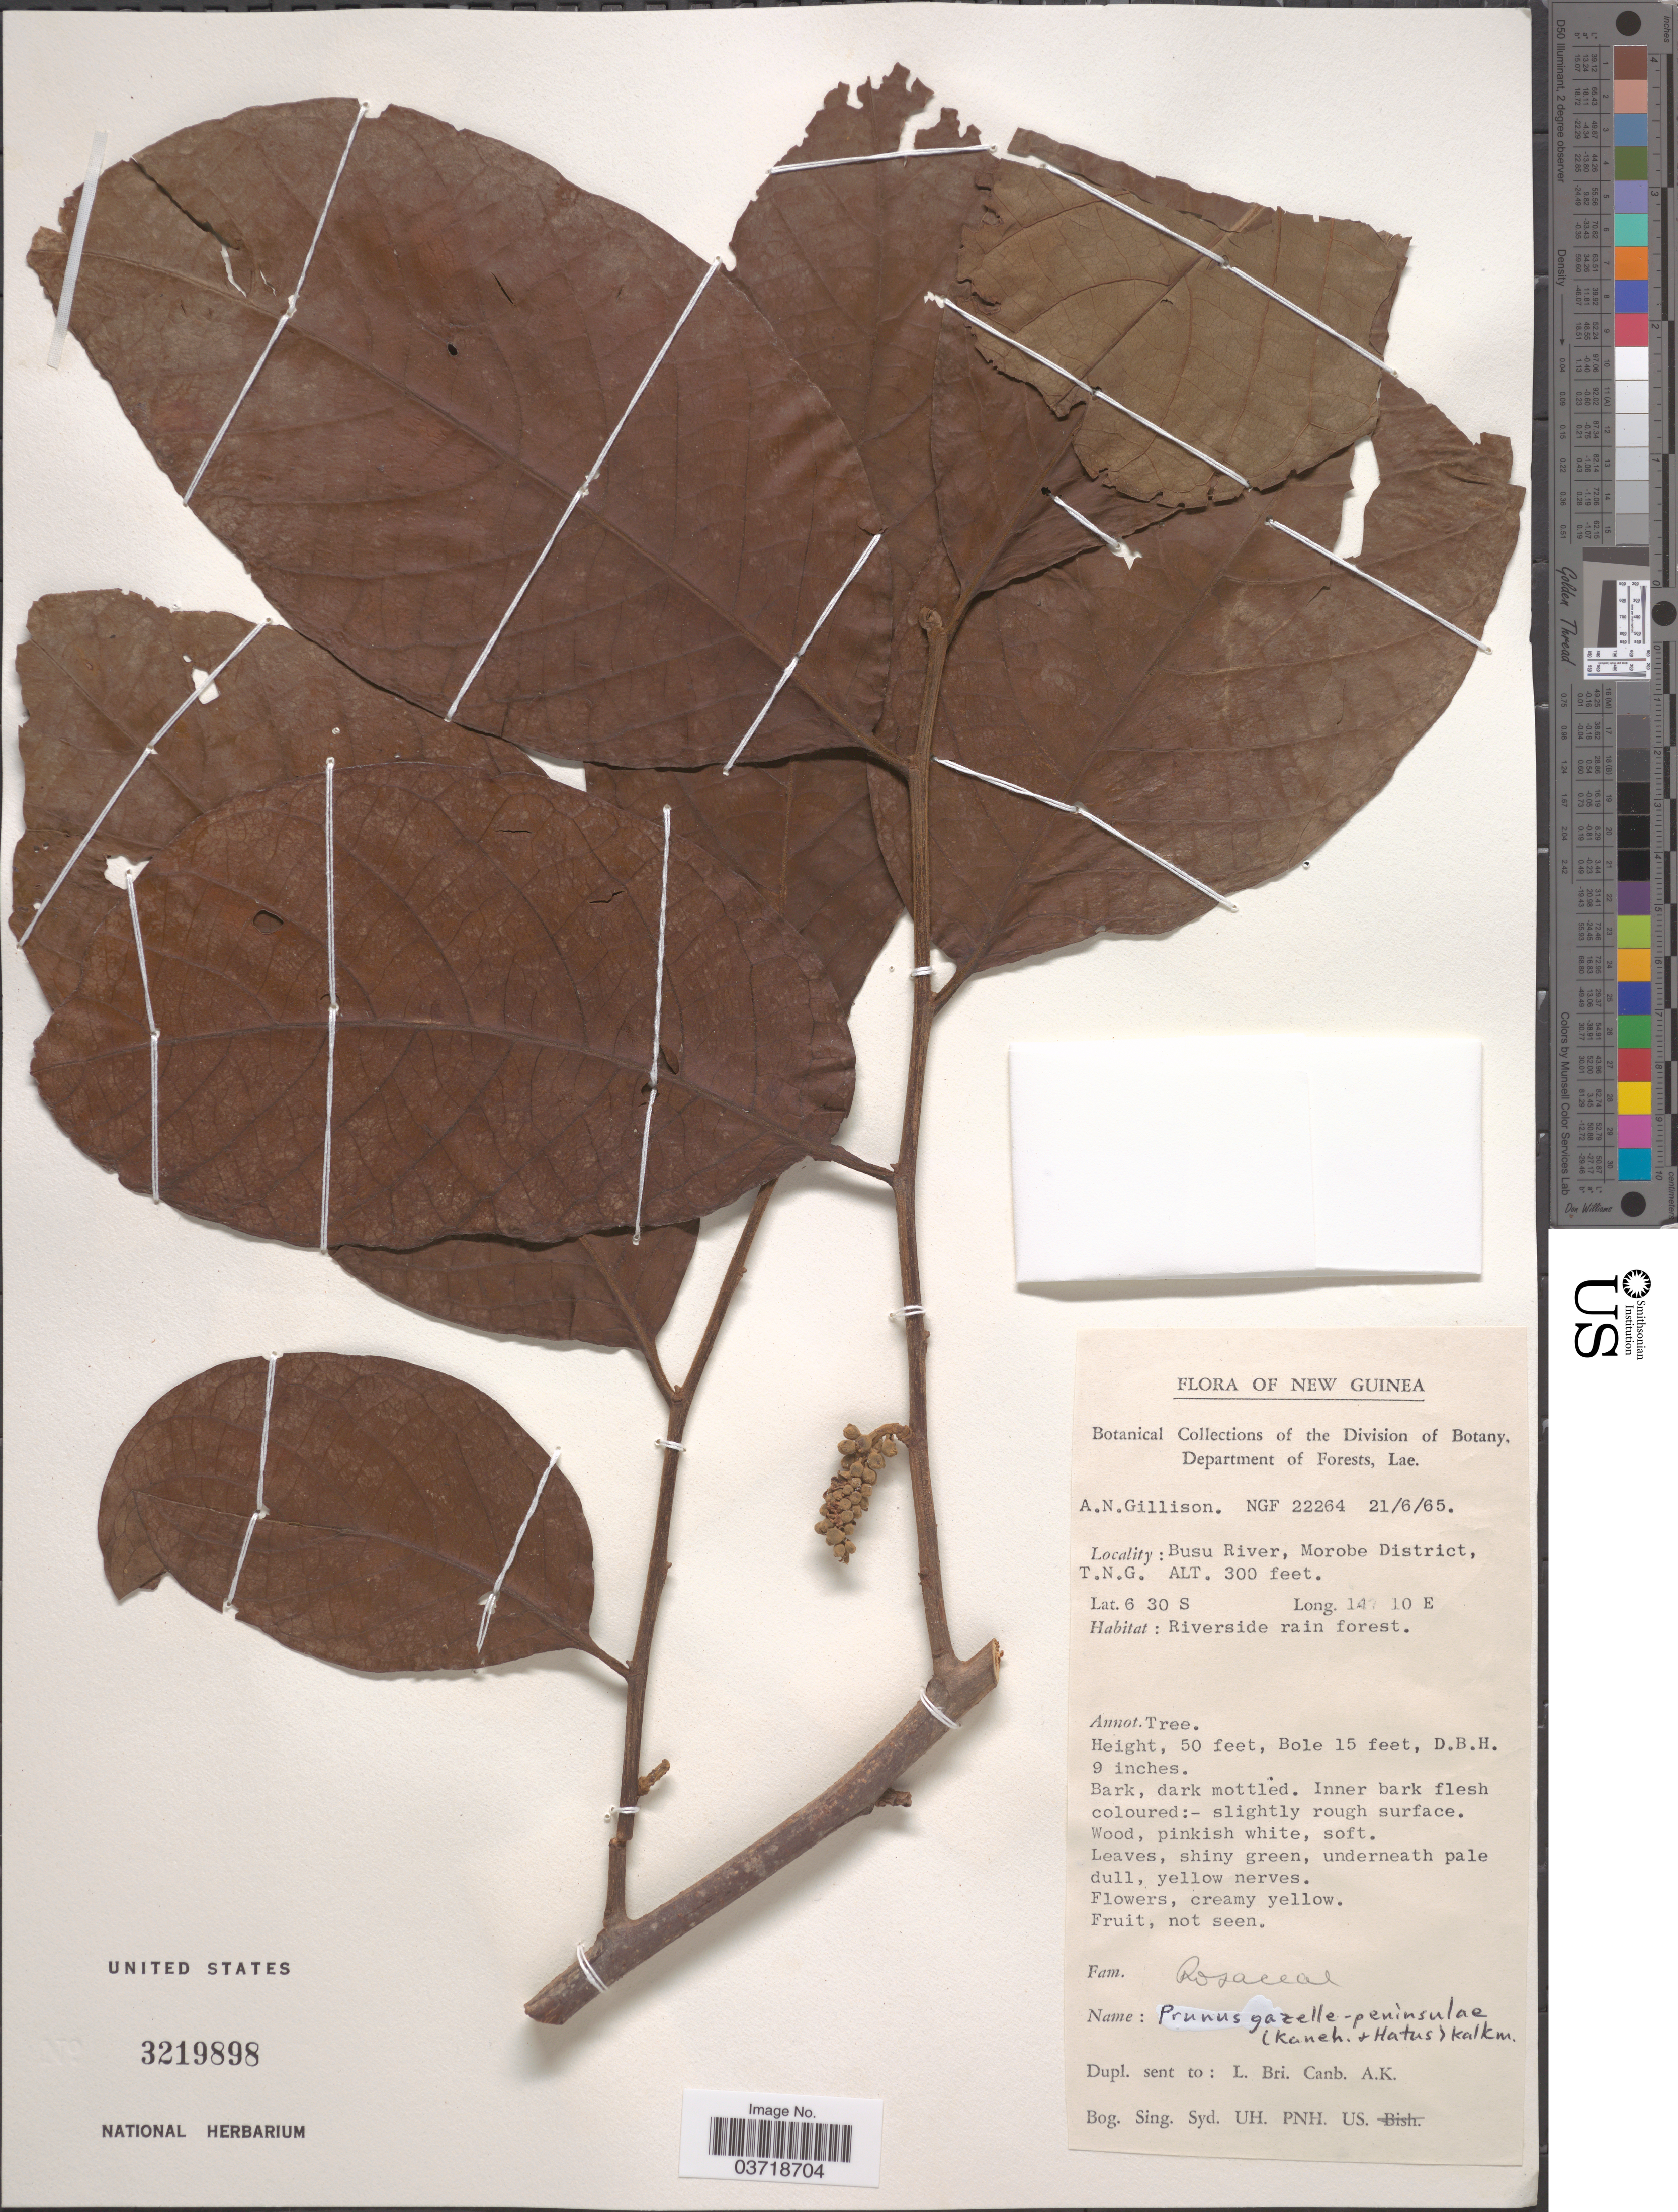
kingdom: Plantae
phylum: Tracheophyta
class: Magnoliopsida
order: Rosales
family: Rosaceae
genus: Prunus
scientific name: Prunus gazelle-peninsulae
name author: (Kaneh. & Hatus.) Kalkman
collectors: A. Gillison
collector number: NGF 22264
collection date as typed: Transcribed d/m/y: 21/6/65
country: Papua New Guinea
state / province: Morobe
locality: New Guinea. Busu River, Morobe District, T.N.G.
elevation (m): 91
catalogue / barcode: US 3219898